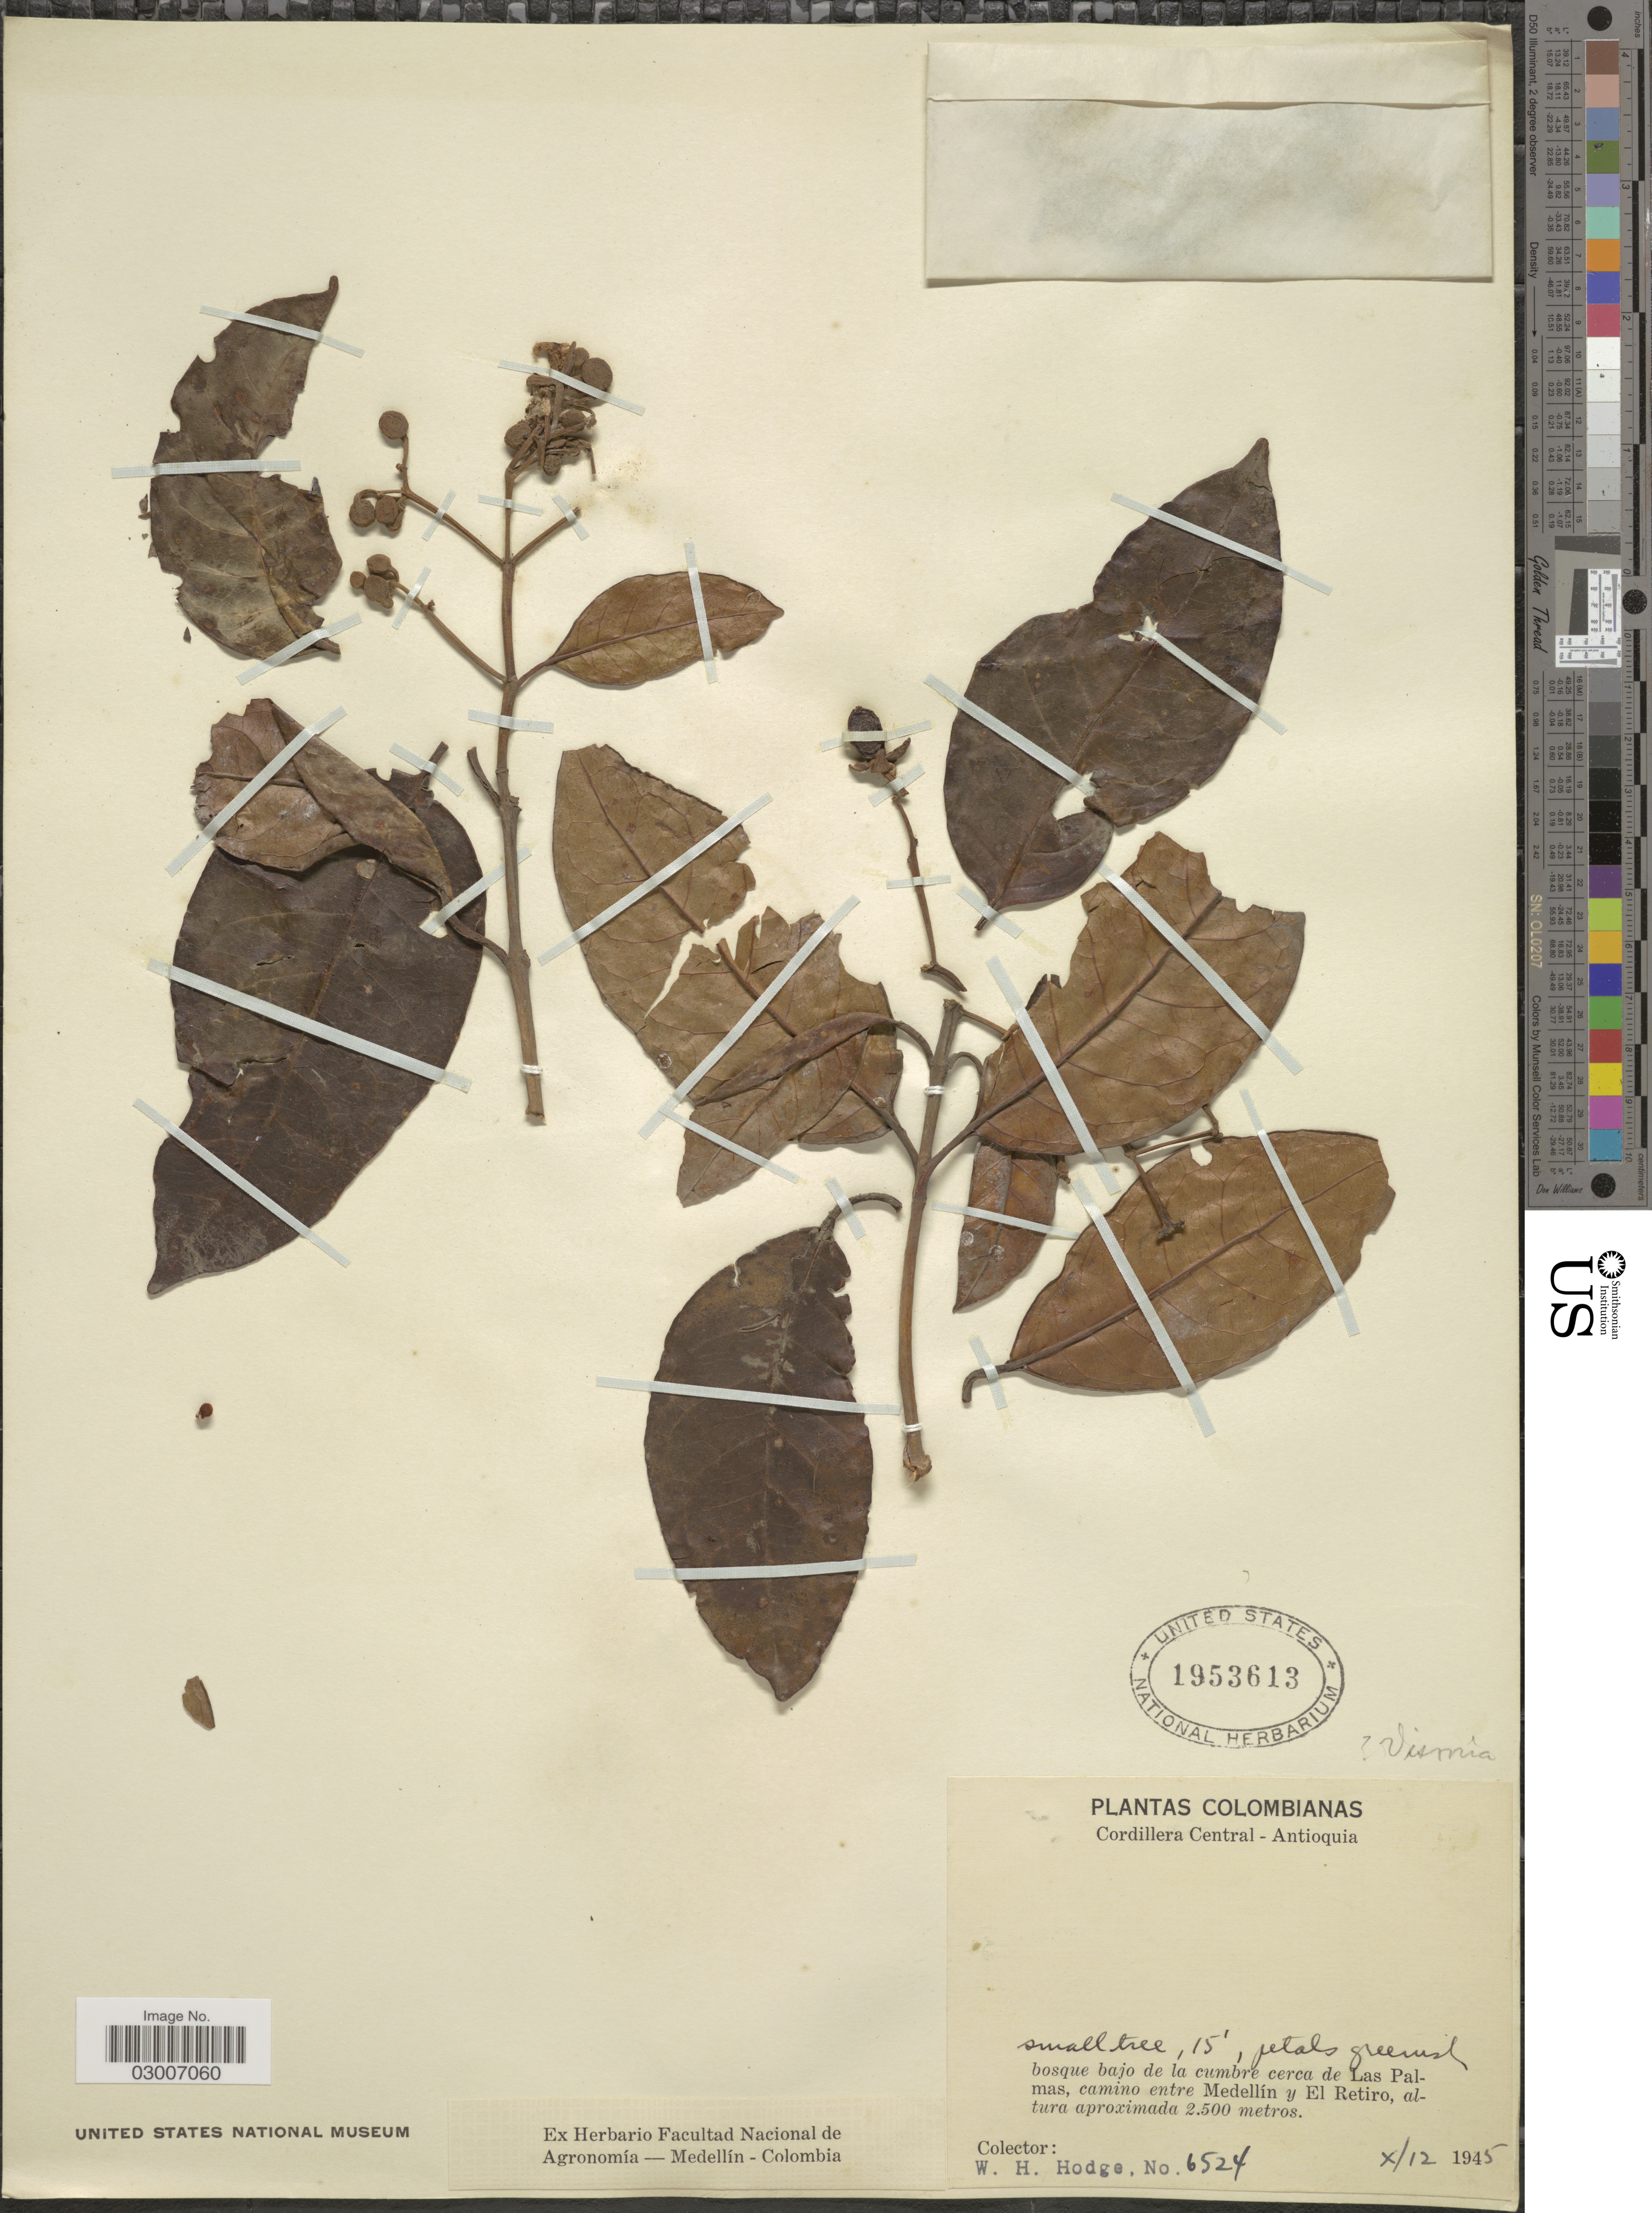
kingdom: Plantae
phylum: Tracheophyta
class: Magnoliopsida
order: Malpighiales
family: Hypericaceae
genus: Vismia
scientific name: Vismia sp.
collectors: W. Hodge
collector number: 6524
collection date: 1945-10-12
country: Colombia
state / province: Antioquia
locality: Cordillera Central. Bosque bajo de la cumbre cerca de Las Palmas, camino entre Medellín y El Retiro.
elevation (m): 2500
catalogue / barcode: US 1953613